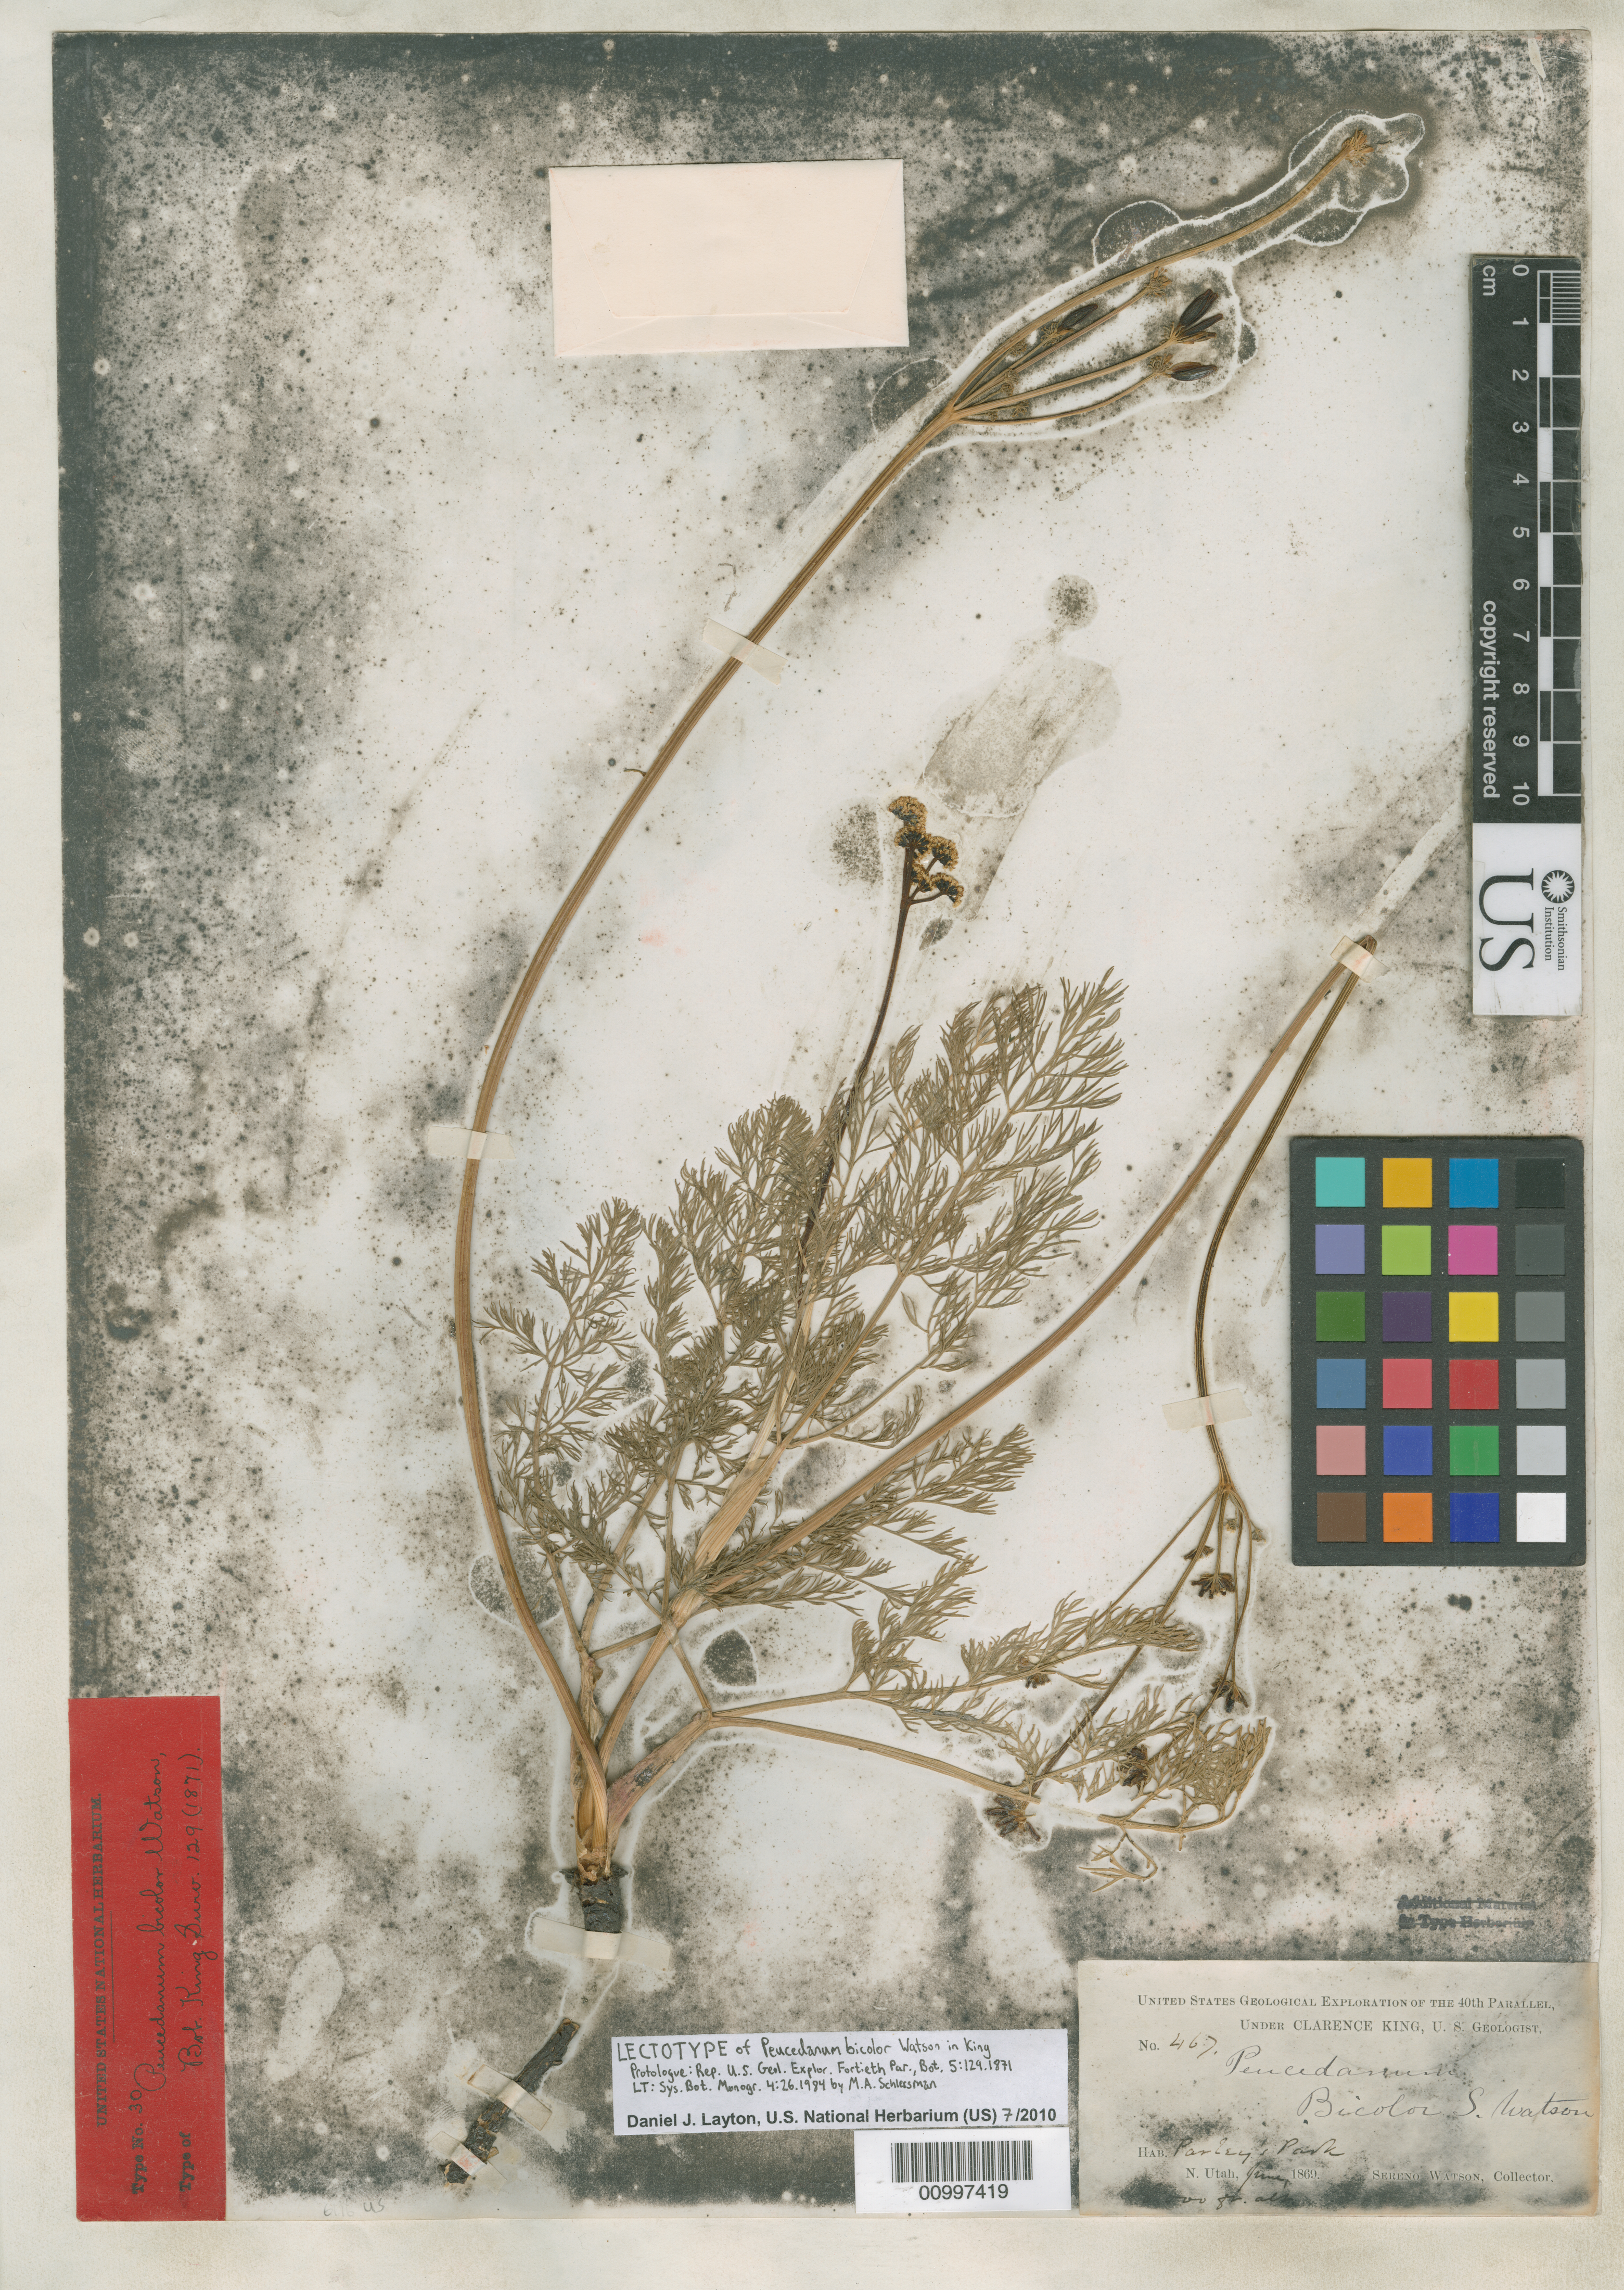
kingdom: Plantae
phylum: Tracheophyta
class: Magnoliopsida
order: Apiales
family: Apiaceae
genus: Peucedanum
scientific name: Peucedanum bicolor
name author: S. Watson & C. King in C. King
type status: Lectotype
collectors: S. Watson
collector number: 467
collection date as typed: Jun 1869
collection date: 1869-06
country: United States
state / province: Utah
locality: Parley's Park, N. Utah.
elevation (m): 1829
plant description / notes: See also Syst. Bot. Monogr. 4: 26,1984.; Another US syntype (also Watson 467 but collected May, Salt Lake City) was annotated (1980) by Schlessman as "Holotype" but Schlessman cites "Parley Park" locality as lectotype.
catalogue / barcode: US 46863